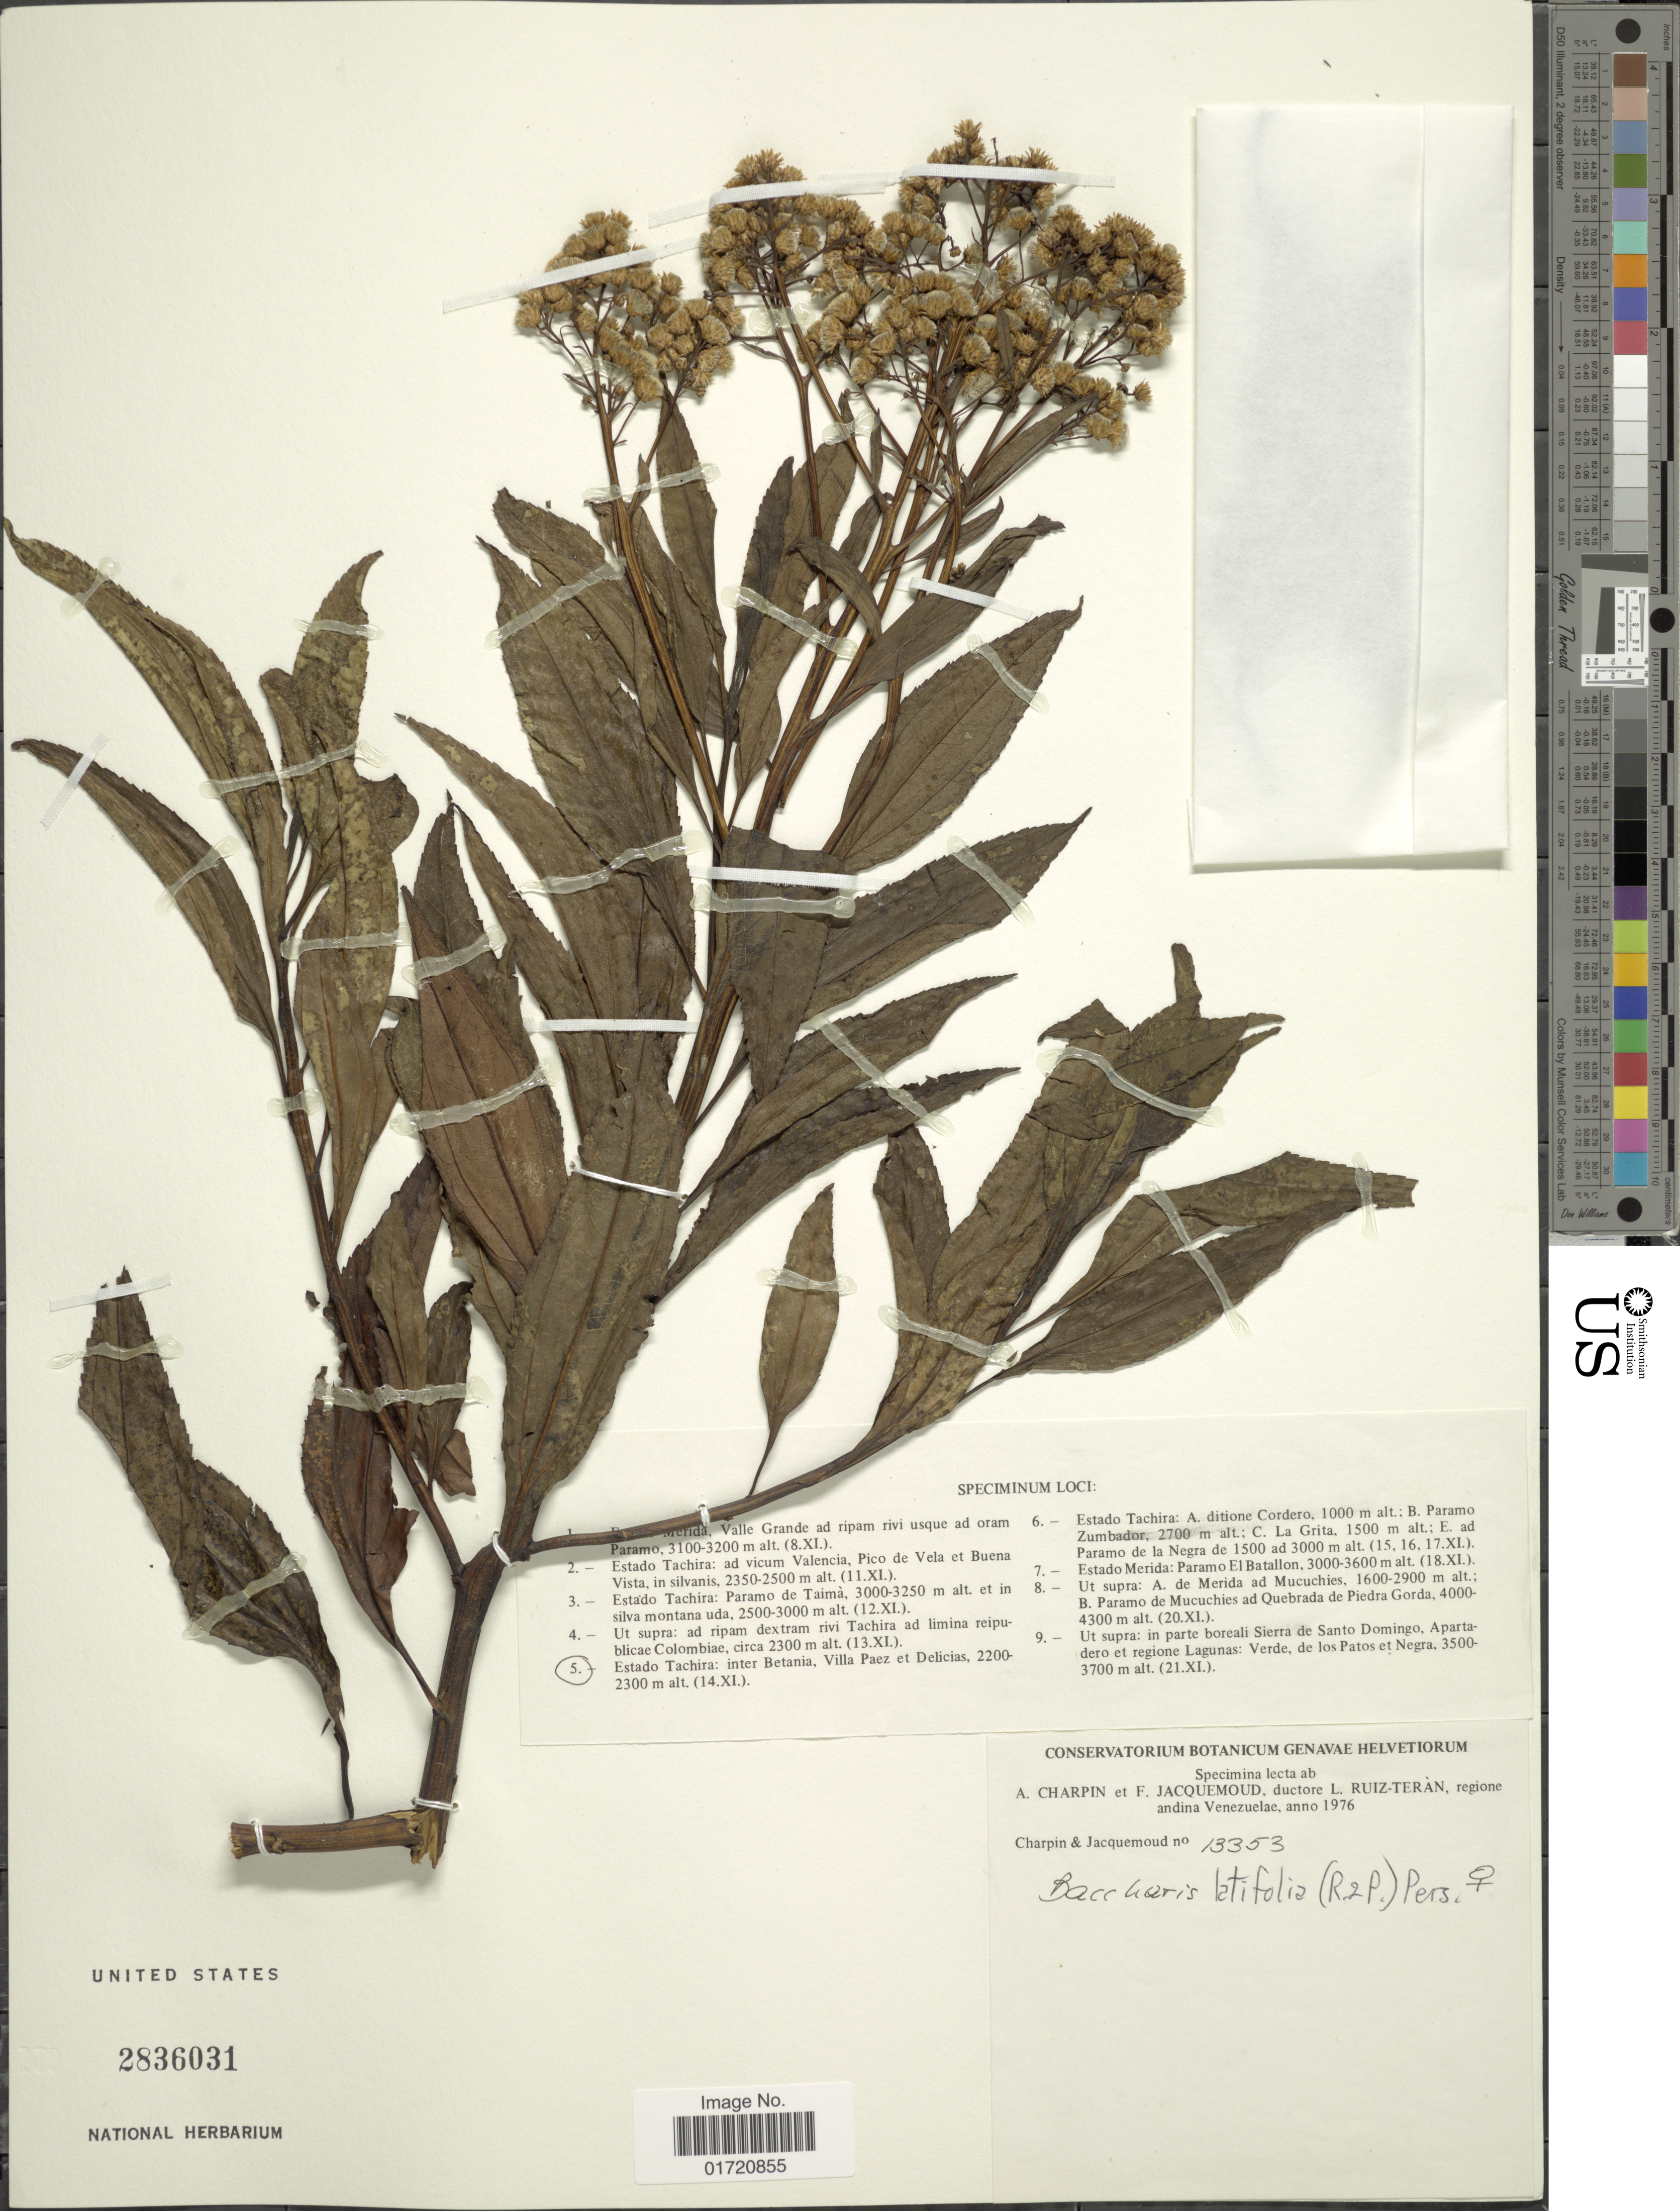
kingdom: Plantae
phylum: Tracheophyta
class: Magnoliopsida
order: Asterales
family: Asteraceae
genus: Baccharis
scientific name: Baccharis latifolia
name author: (Ruiz & Pav.) Pers.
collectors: A. Charpin & F. Jacquemoud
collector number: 13353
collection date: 1976-11-14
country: Venezuela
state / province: Tachira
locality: Inter Betania, Villa Paez et Delicias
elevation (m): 2200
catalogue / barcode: US 2836031